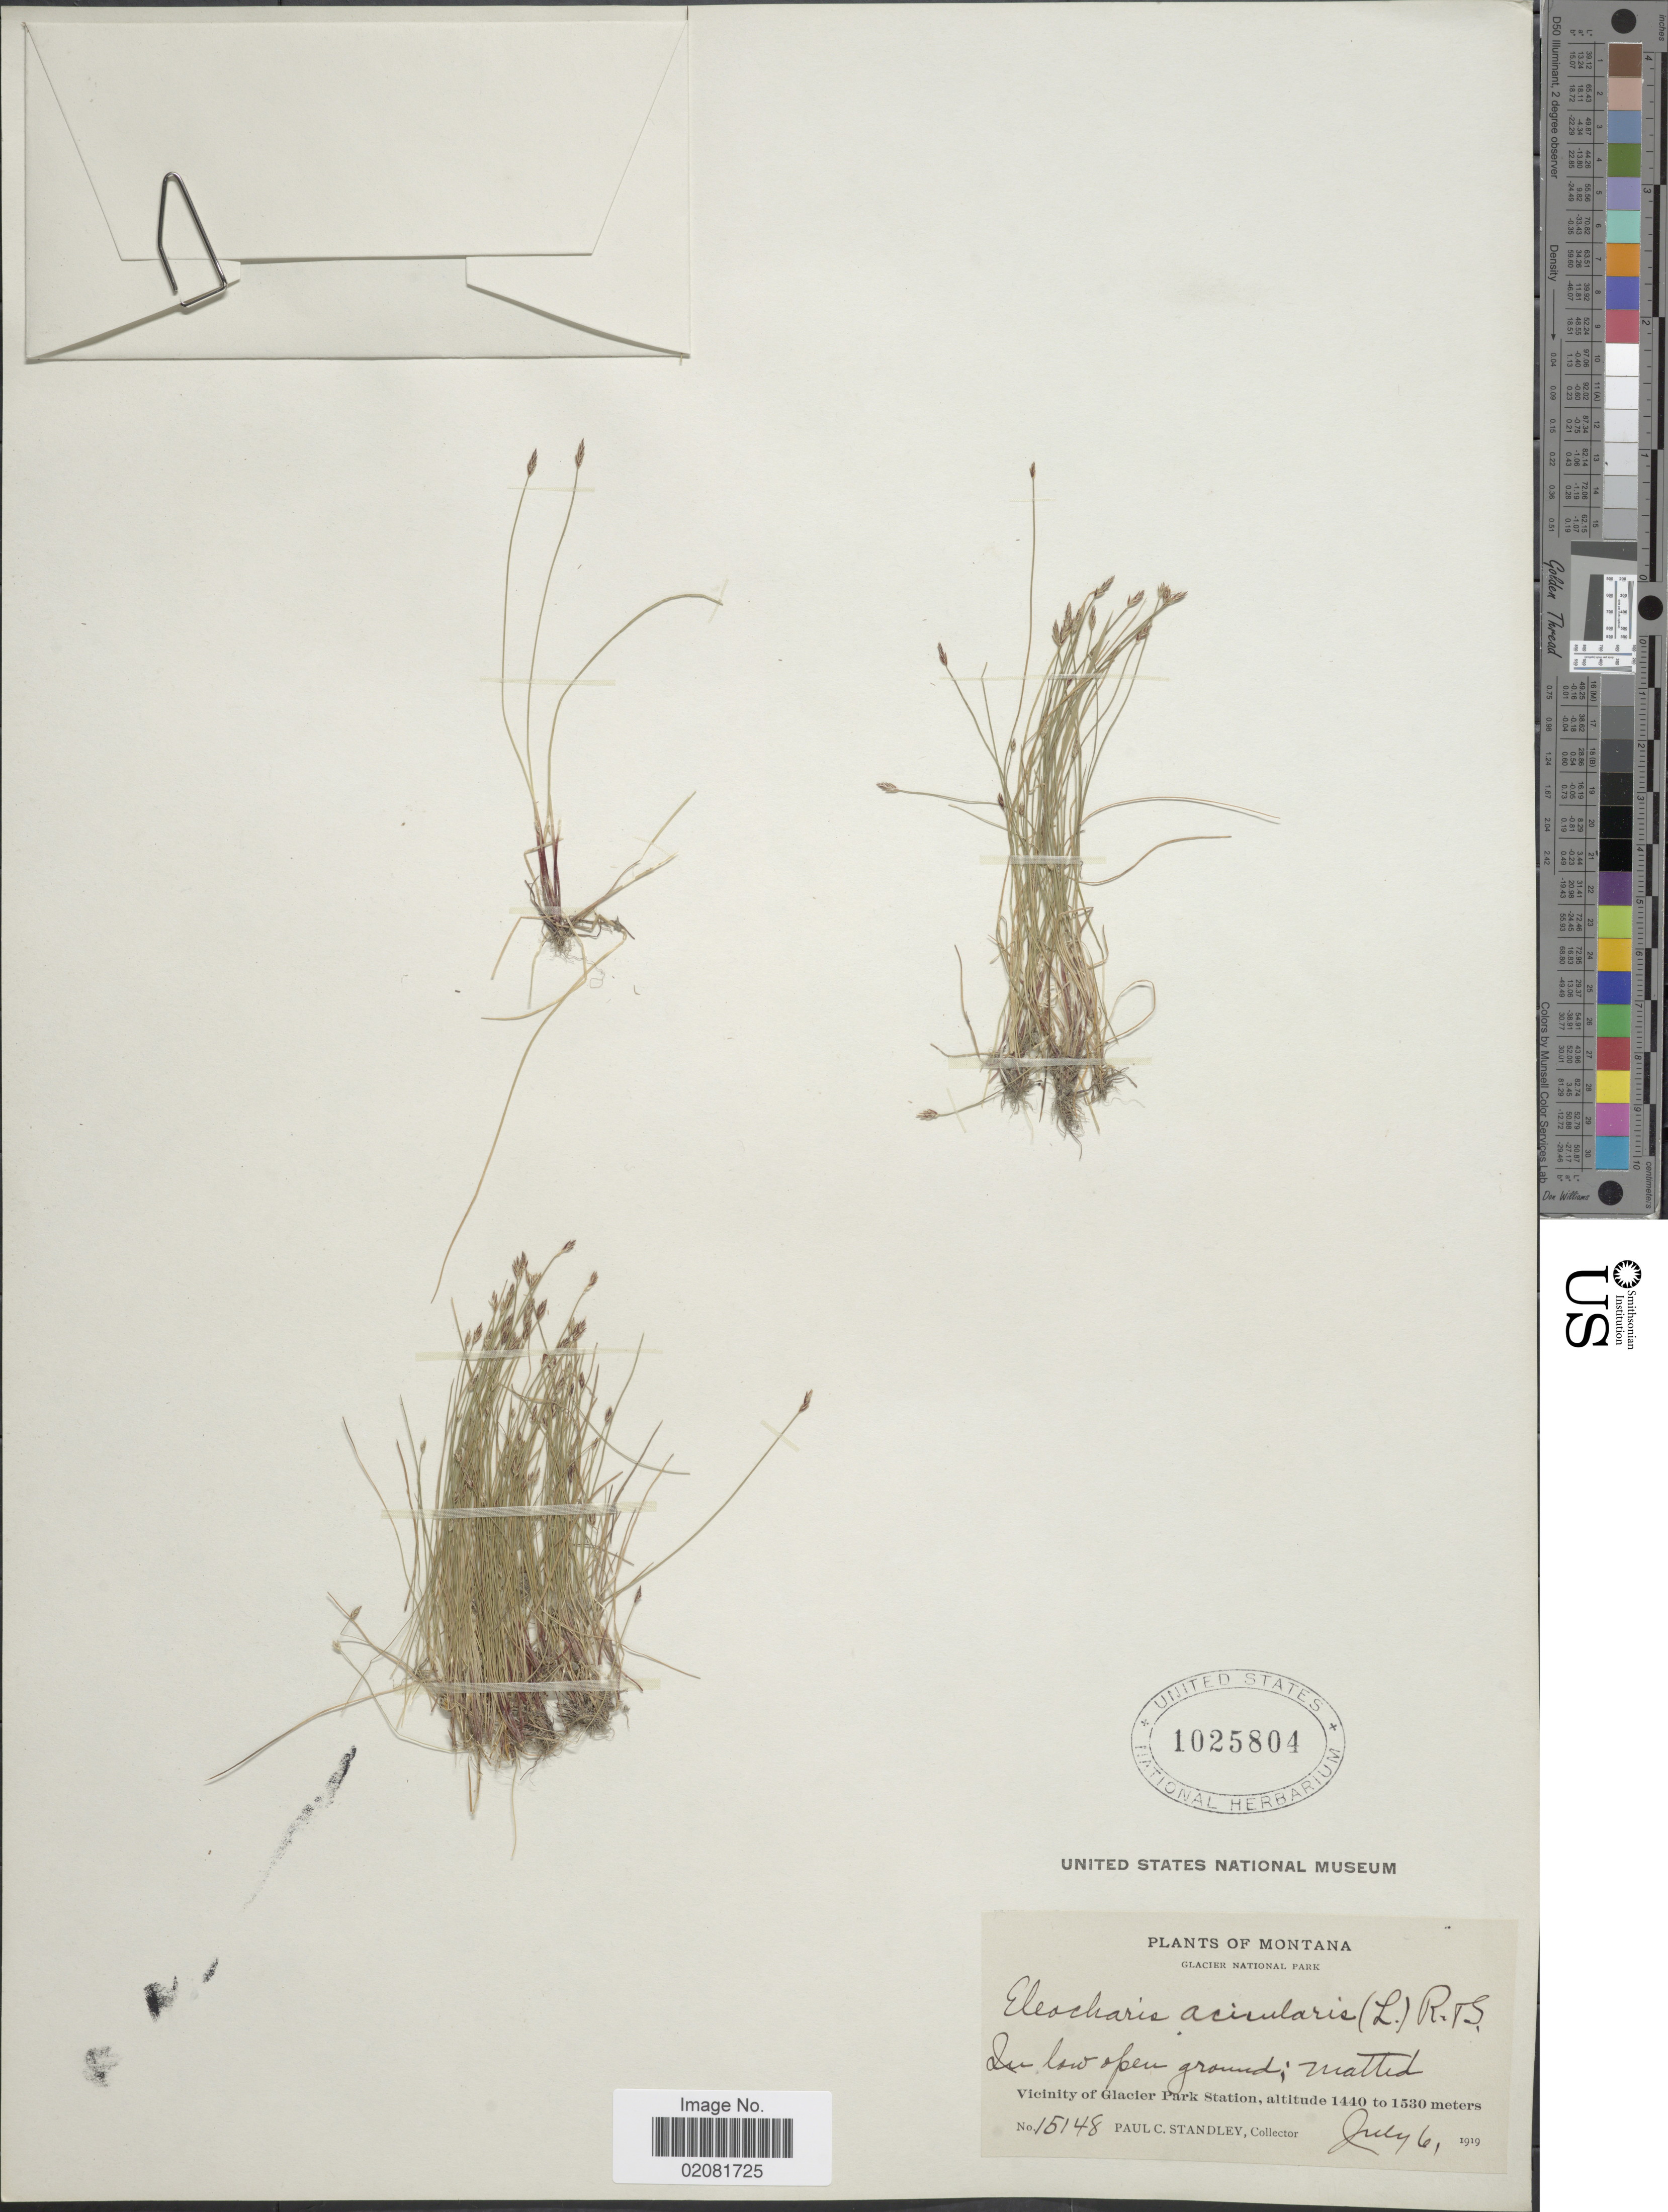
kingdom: Plantae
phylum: Tracheophyta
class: Liliopsida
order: Poales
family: Cyperaceae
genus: Eleocharis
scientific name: Eleocharis acicularis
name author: (L.) Roem. & Schult.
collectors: P. C. Standley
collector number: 15148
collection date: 1919-07-06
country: United States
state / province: Montana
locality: Glacier National Park. In low open ground. Vicinity of Glacier Park Station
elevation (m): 1440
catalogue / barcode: US 1025804